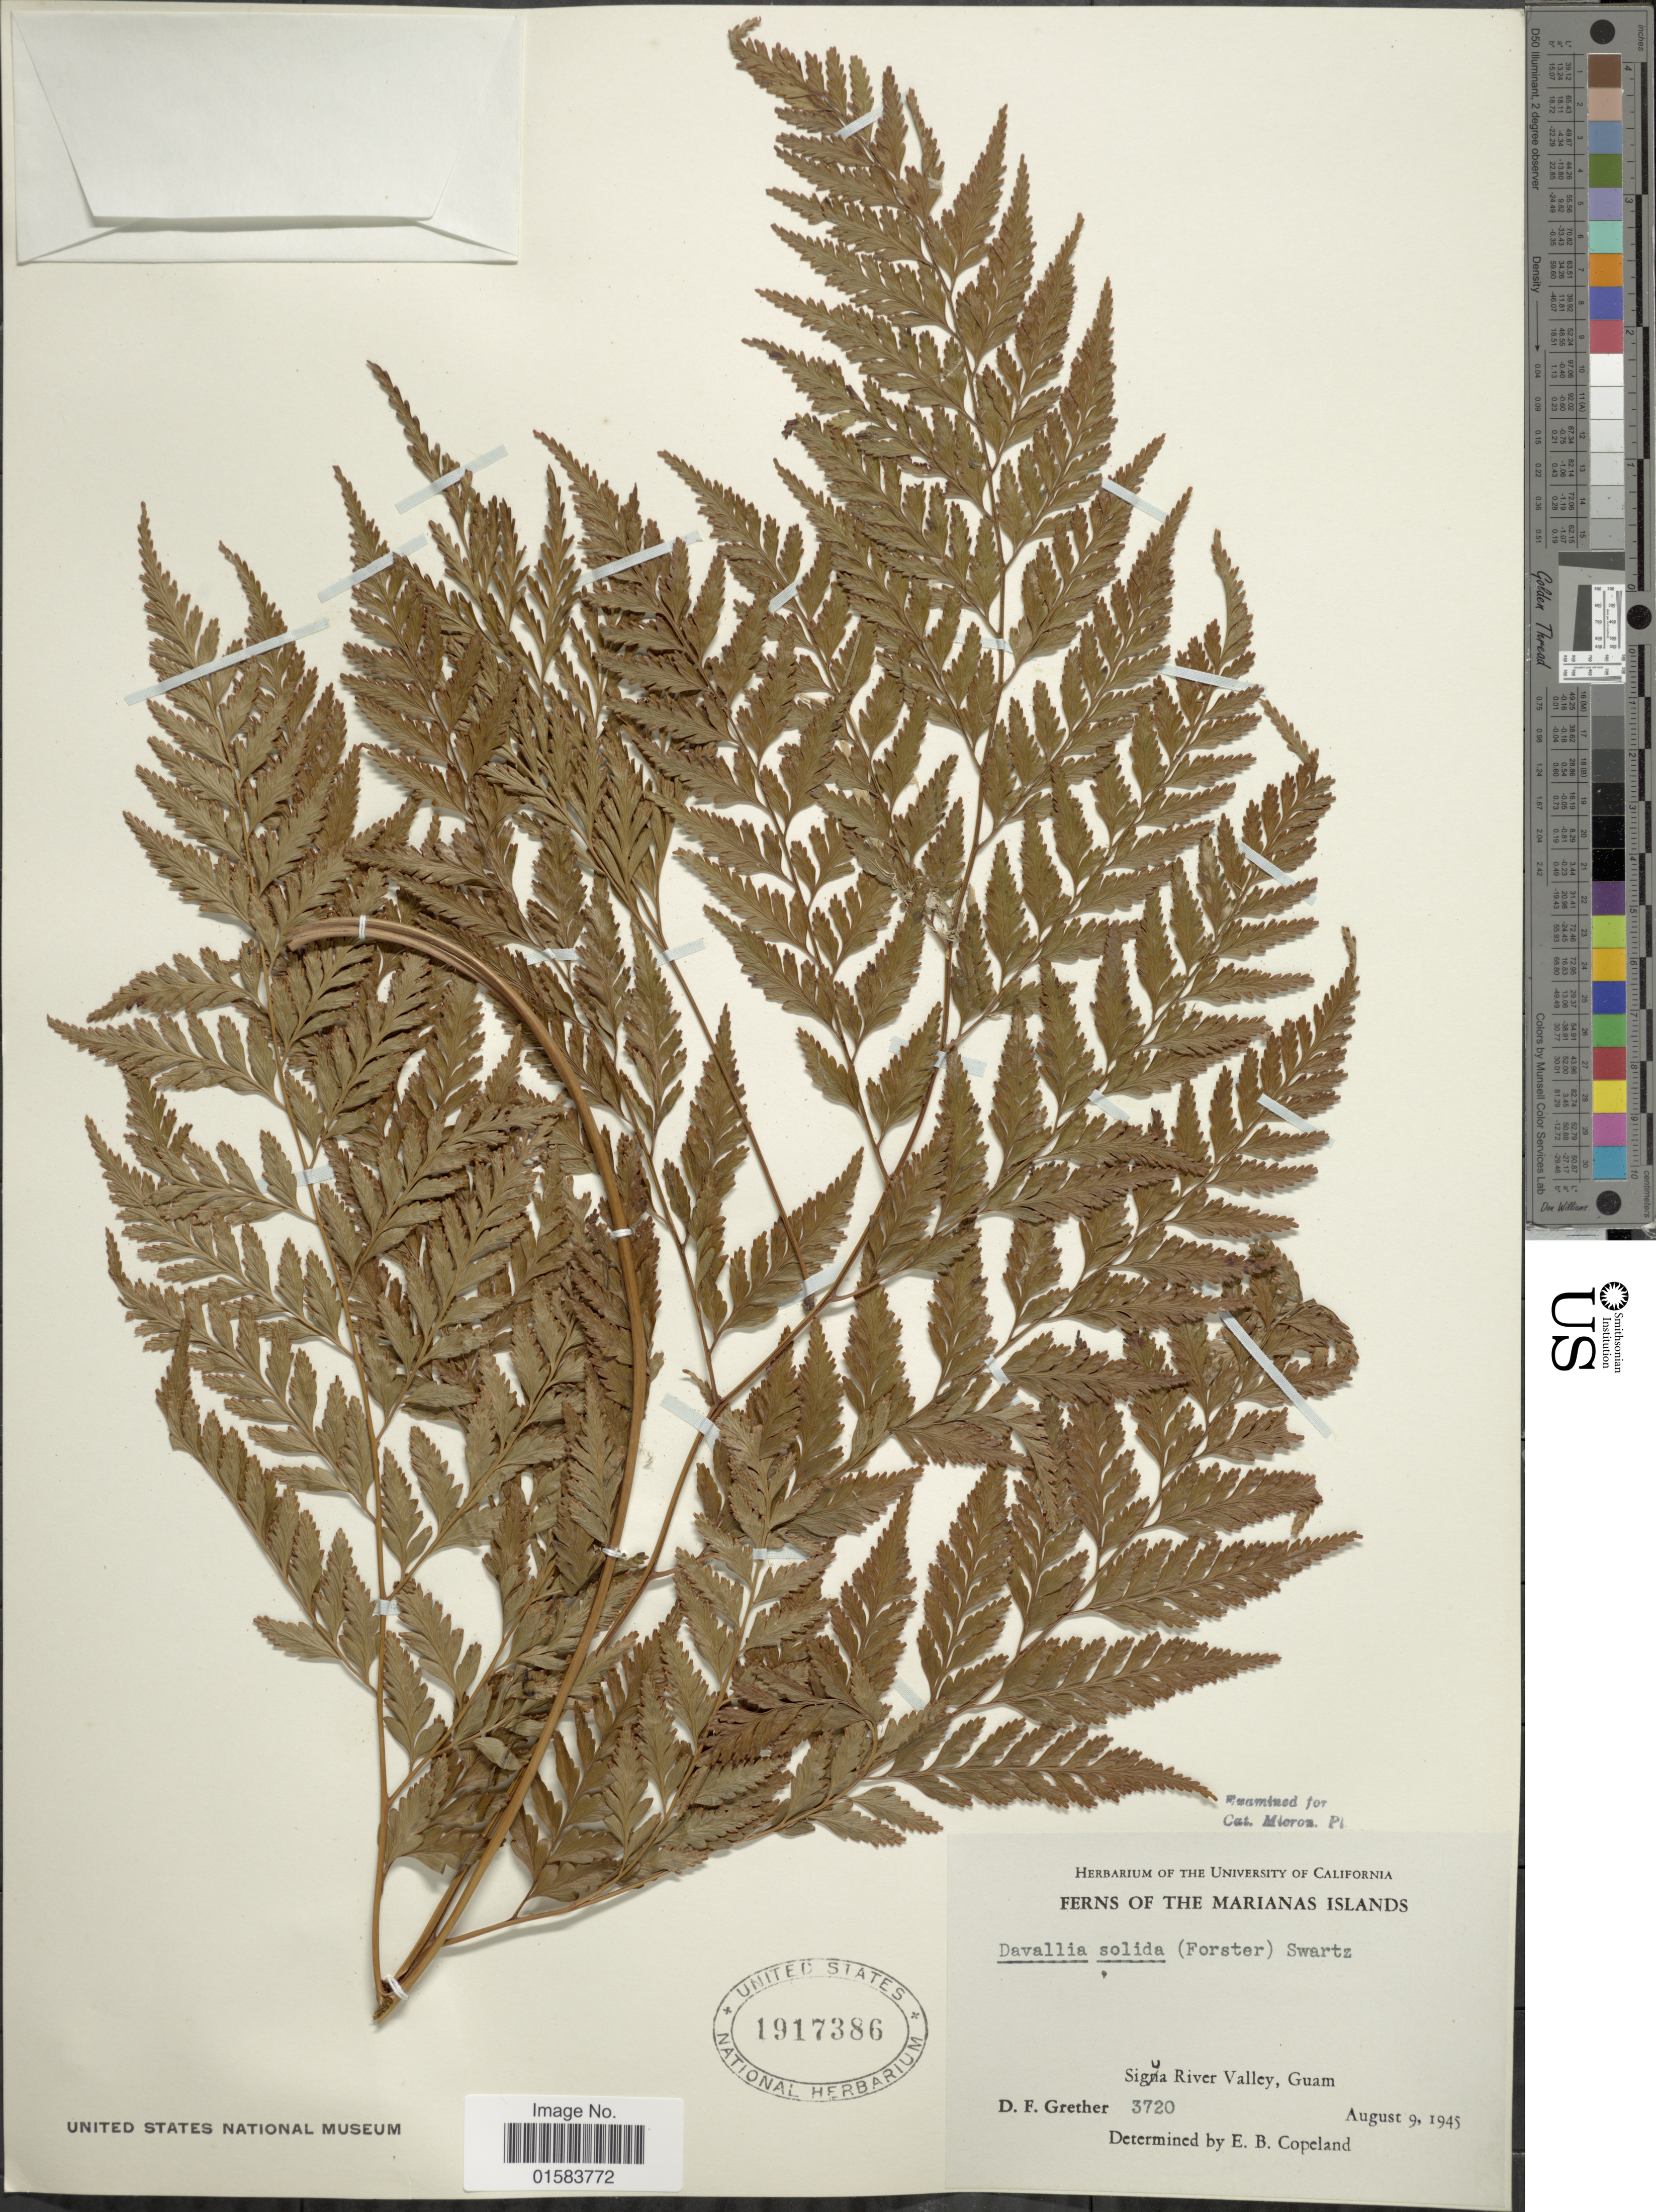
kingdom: Plantae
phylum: Tracheophyta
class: Polypodiopsida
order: Polypodiales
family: Davalliaceae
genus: Davallia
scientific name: Davallia solida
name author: (G. Forst.) Sw.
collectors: D. F. Grether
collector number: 3720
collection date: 1945-08-09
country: Guam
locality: The Mariana Island, Sigua River Valley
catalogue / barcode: US 1917386